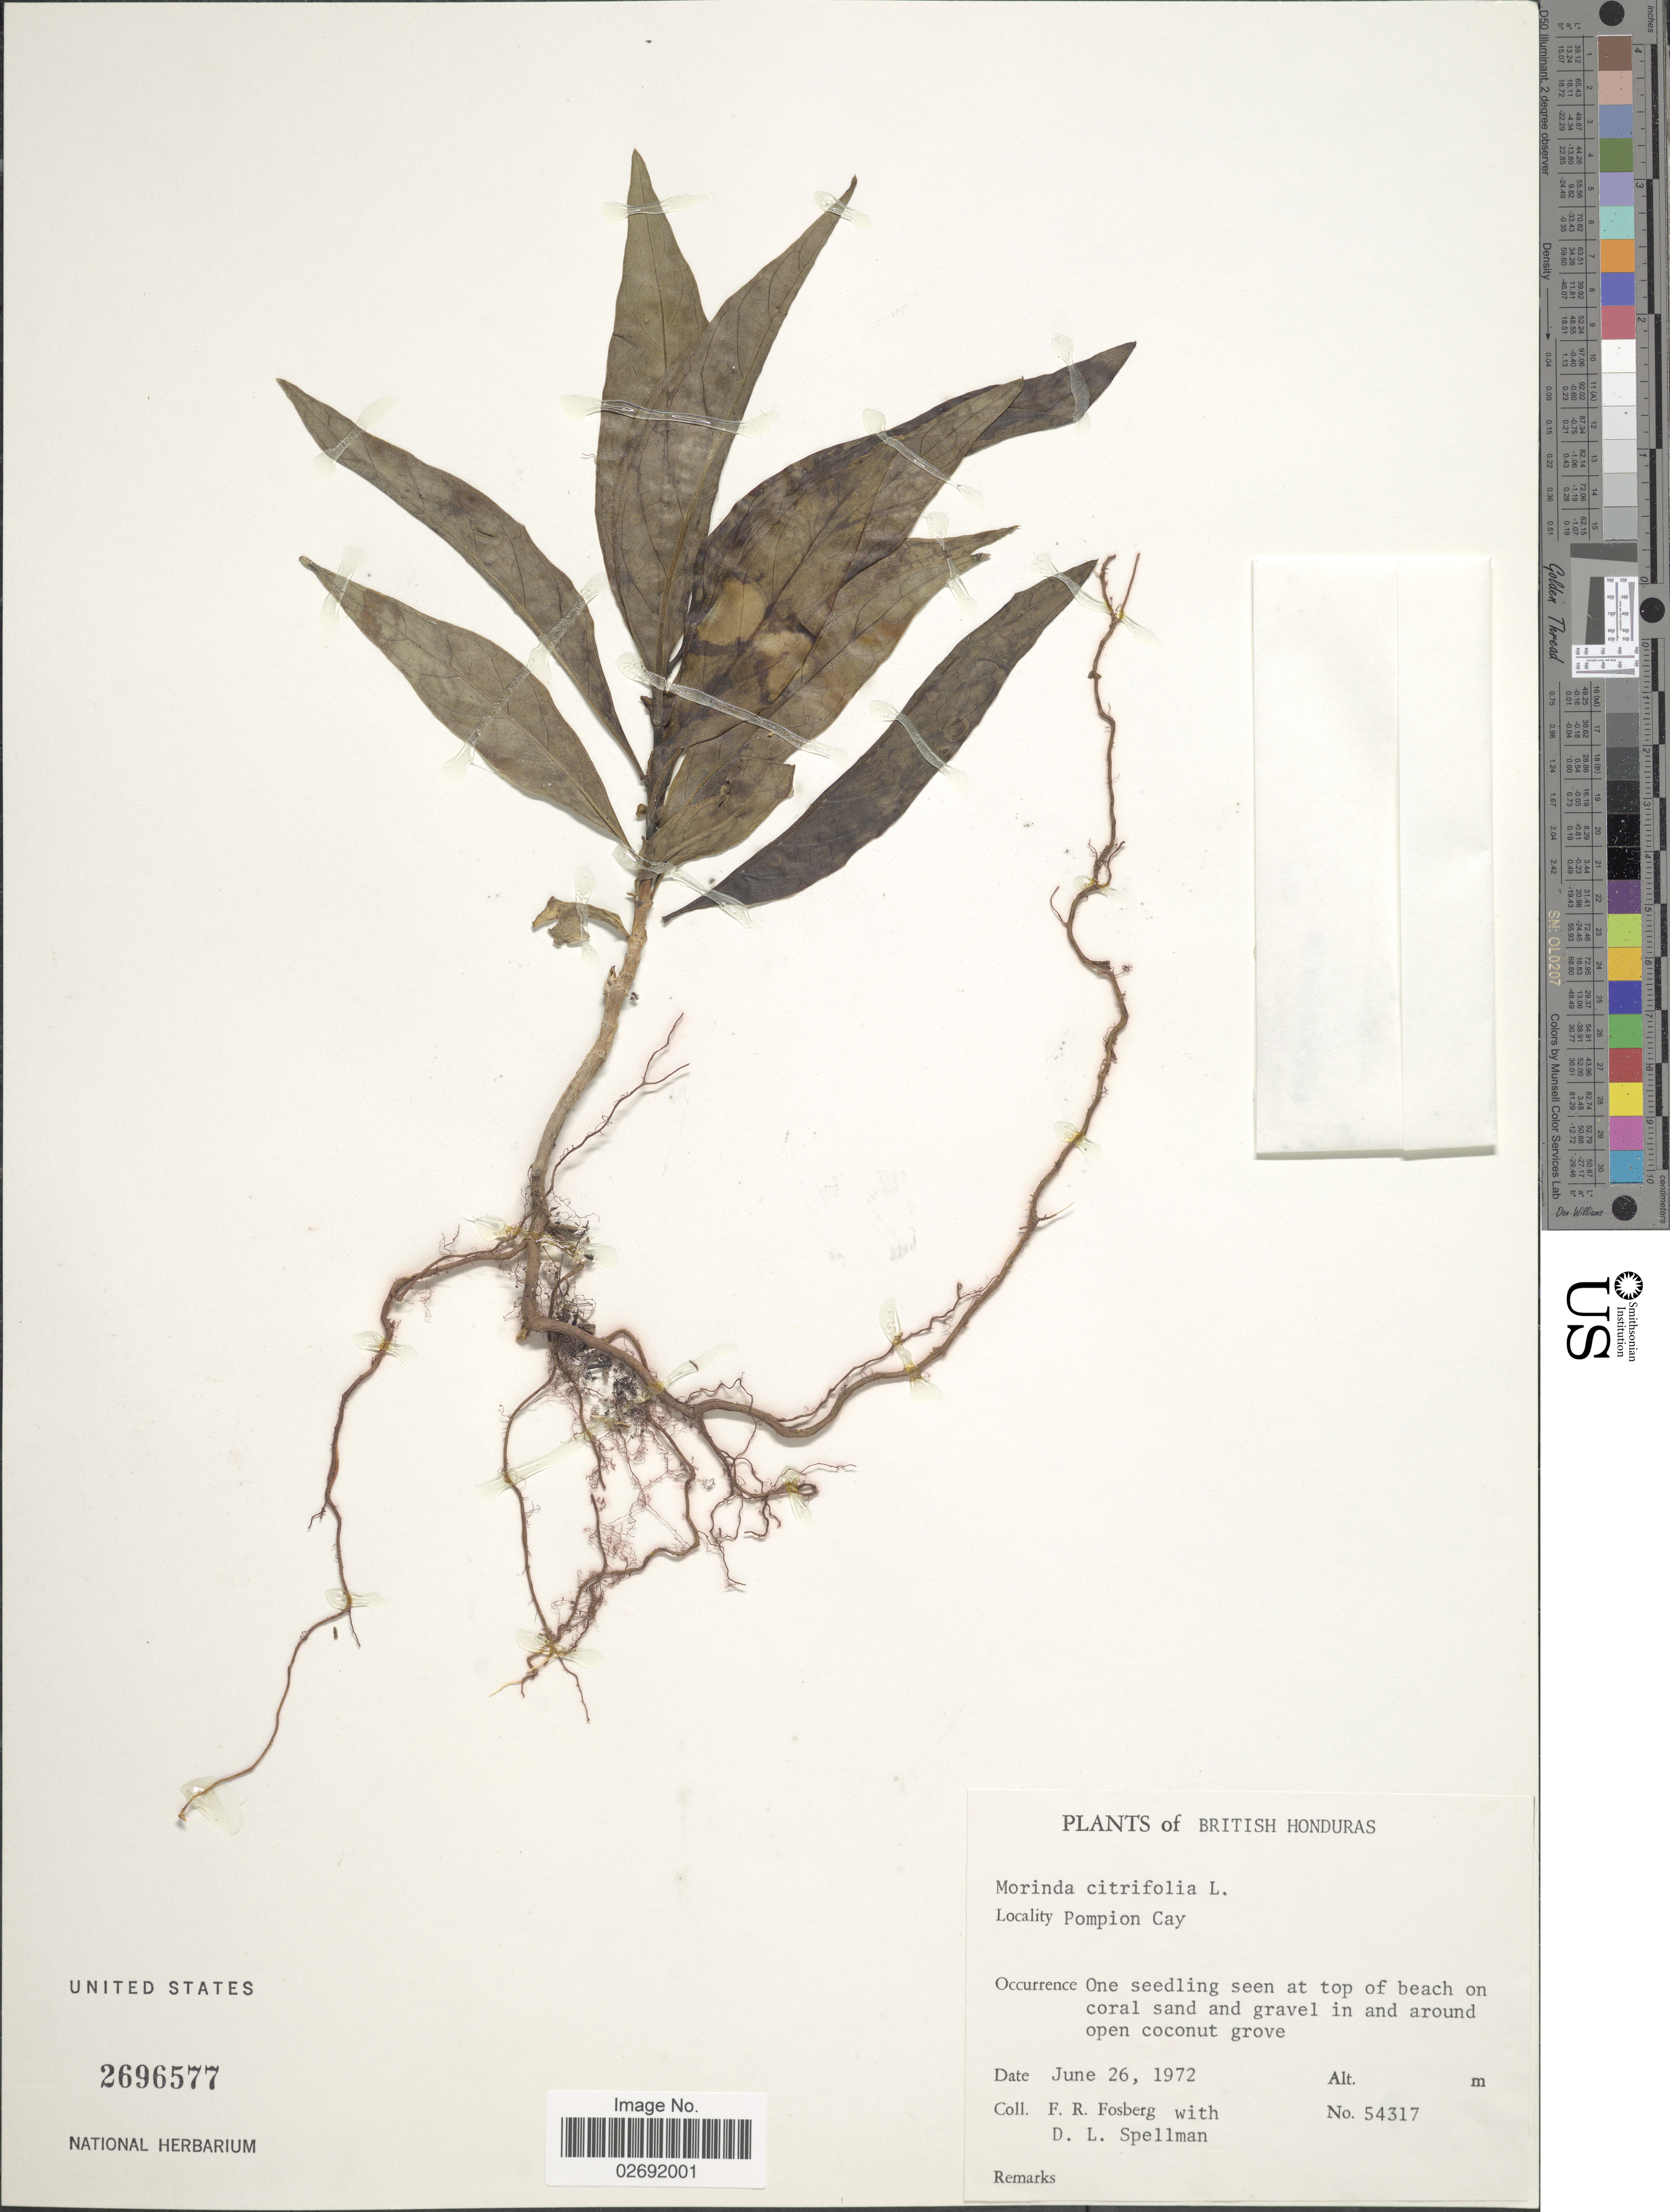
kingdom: Plantae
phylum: Tracheophyta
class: Magnoliopsida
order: Gentianales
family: Rubiaceae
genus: Morinda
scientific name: Morinda citrifolia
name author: L.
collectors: F. R. Fosberg & D. L. Spellman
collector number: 54317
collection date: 1972-06-26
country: Belize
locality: British Honduras, Pompion Cay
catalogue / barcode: US 2696577